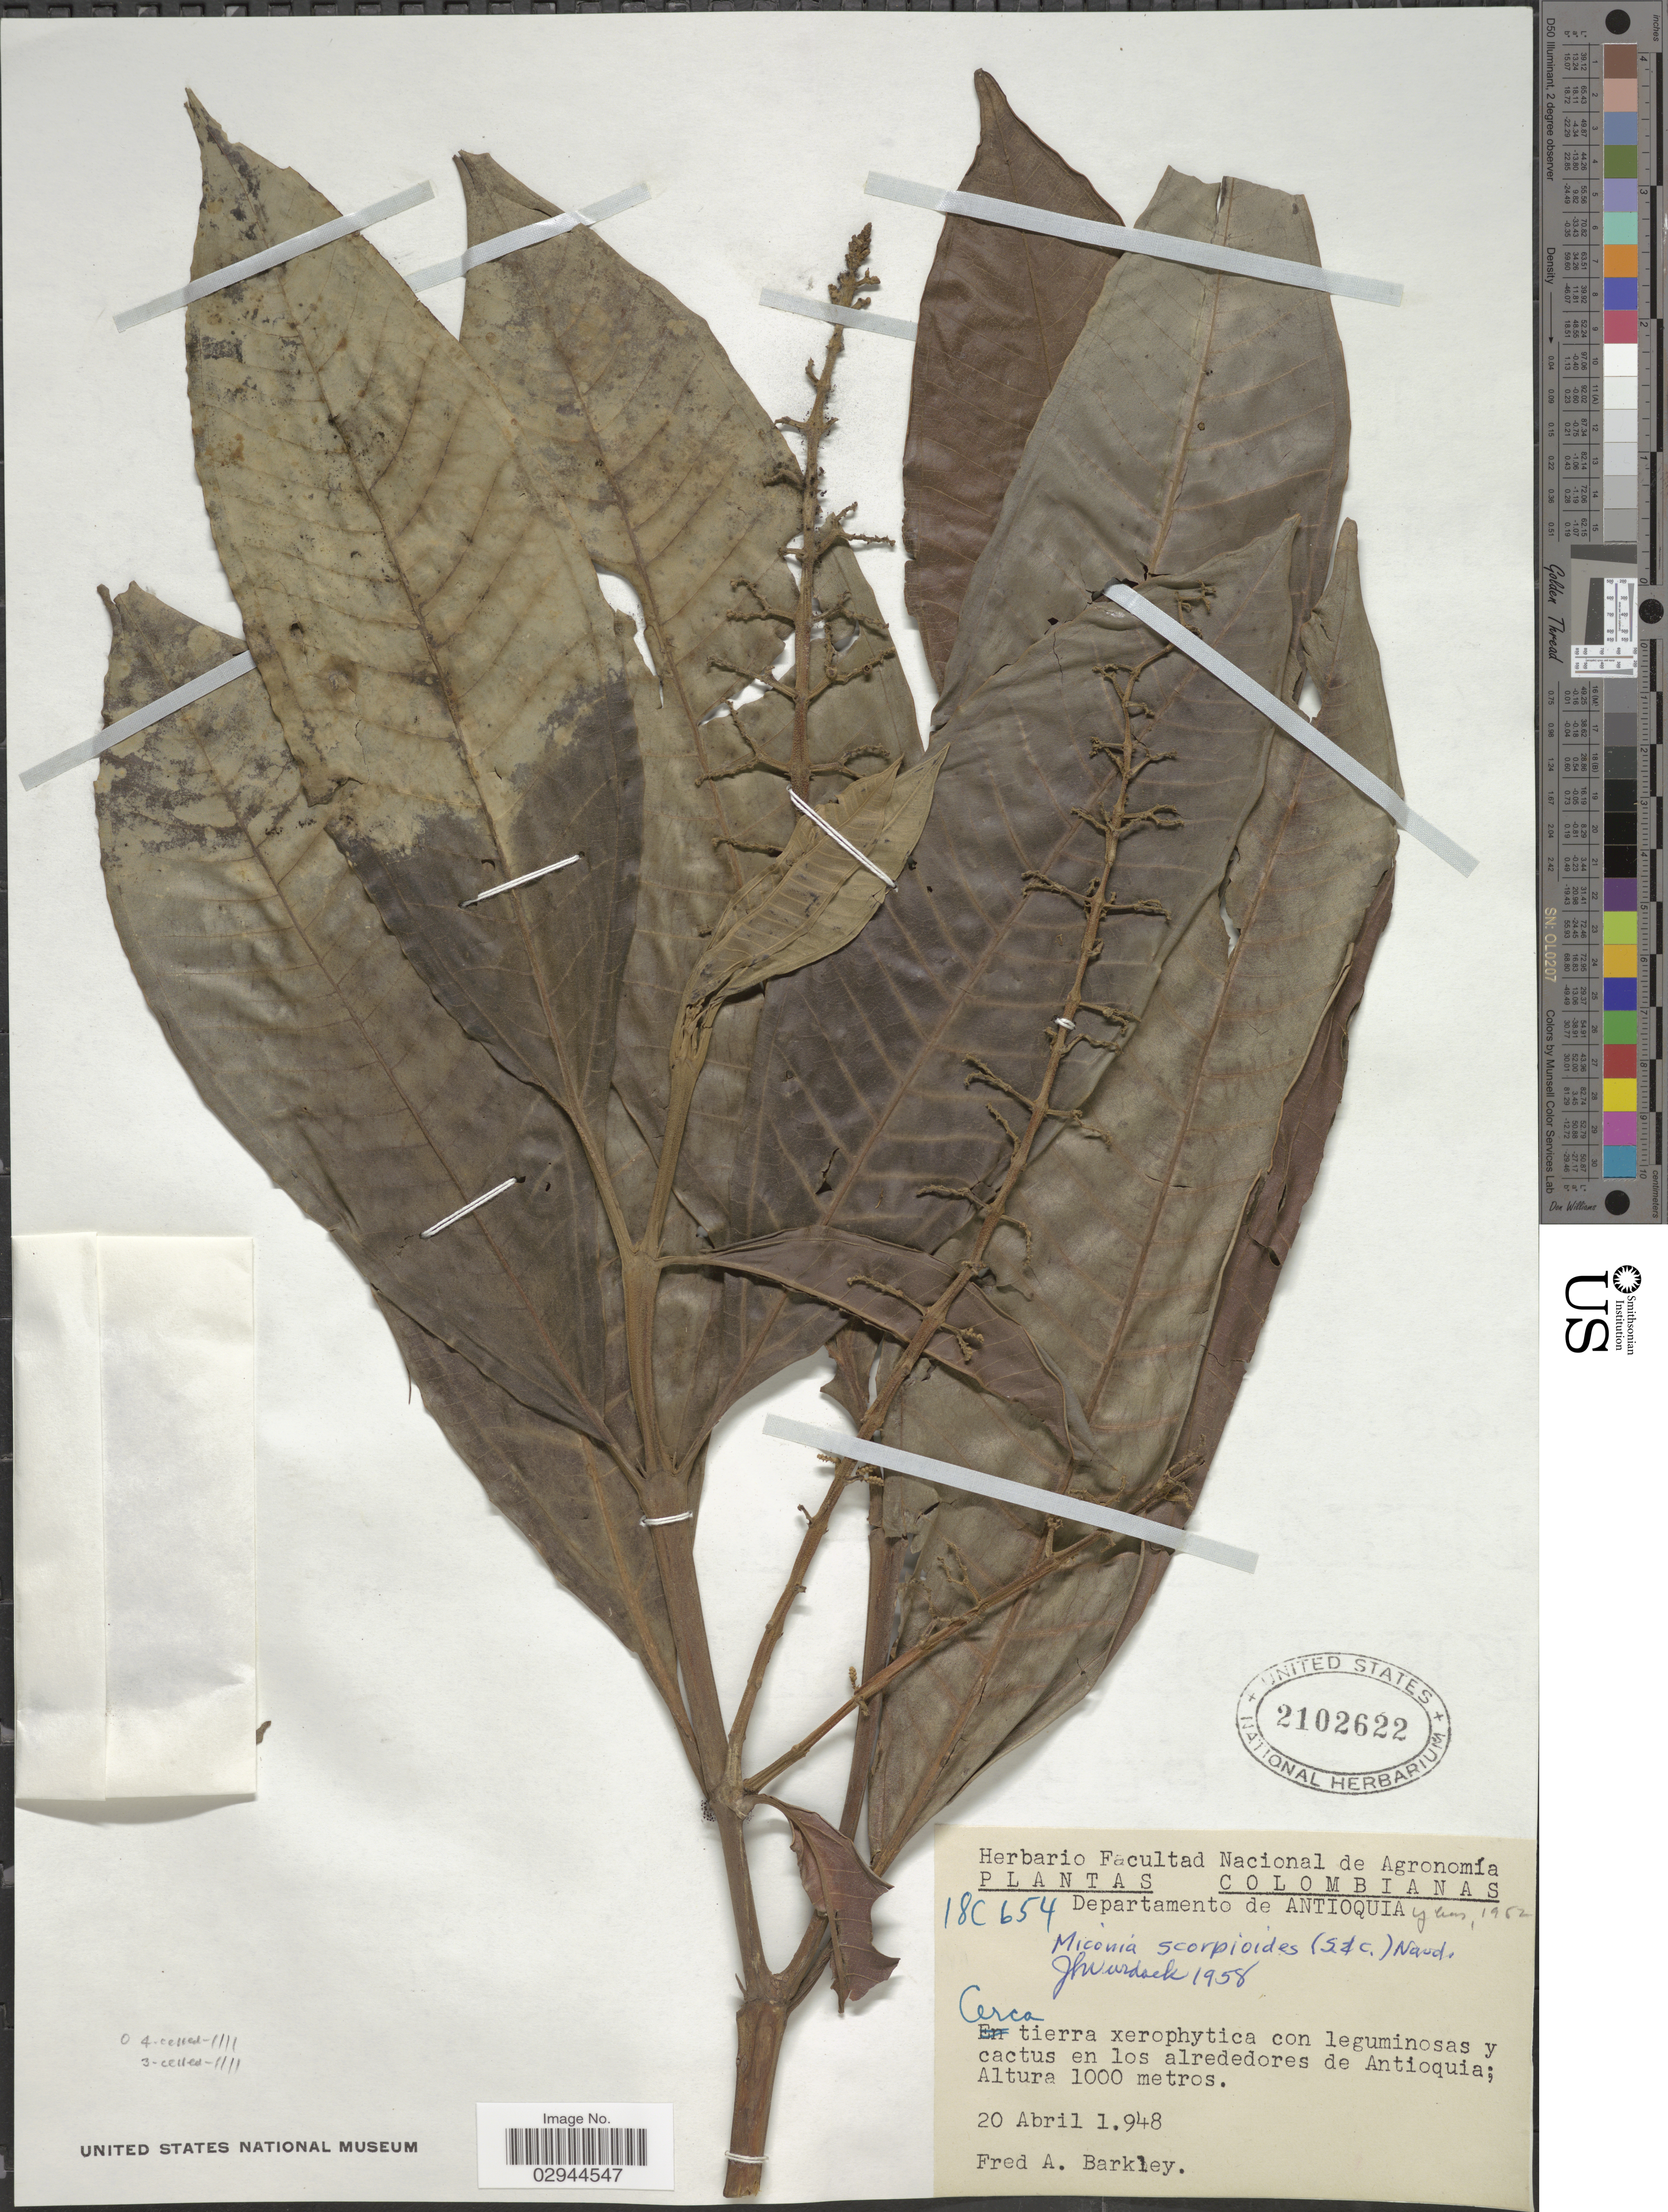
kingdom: Plantae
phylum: Tracheophyta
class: Magnoliopsida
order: Myrtales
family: Melastomataceae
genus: Miconia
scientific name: Miconia trinervia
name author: (Sw.) D. Don ex Loudon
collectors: F. A. Barkley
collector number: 18C654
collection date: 1948-04-20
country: Colombia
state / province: Antioquia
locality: Departamento de Antioquia, Cerca tierra xerophytica con leguminosas y cactus en los alrededores de Antioquia.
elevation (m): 1000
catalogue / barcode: US 2102622